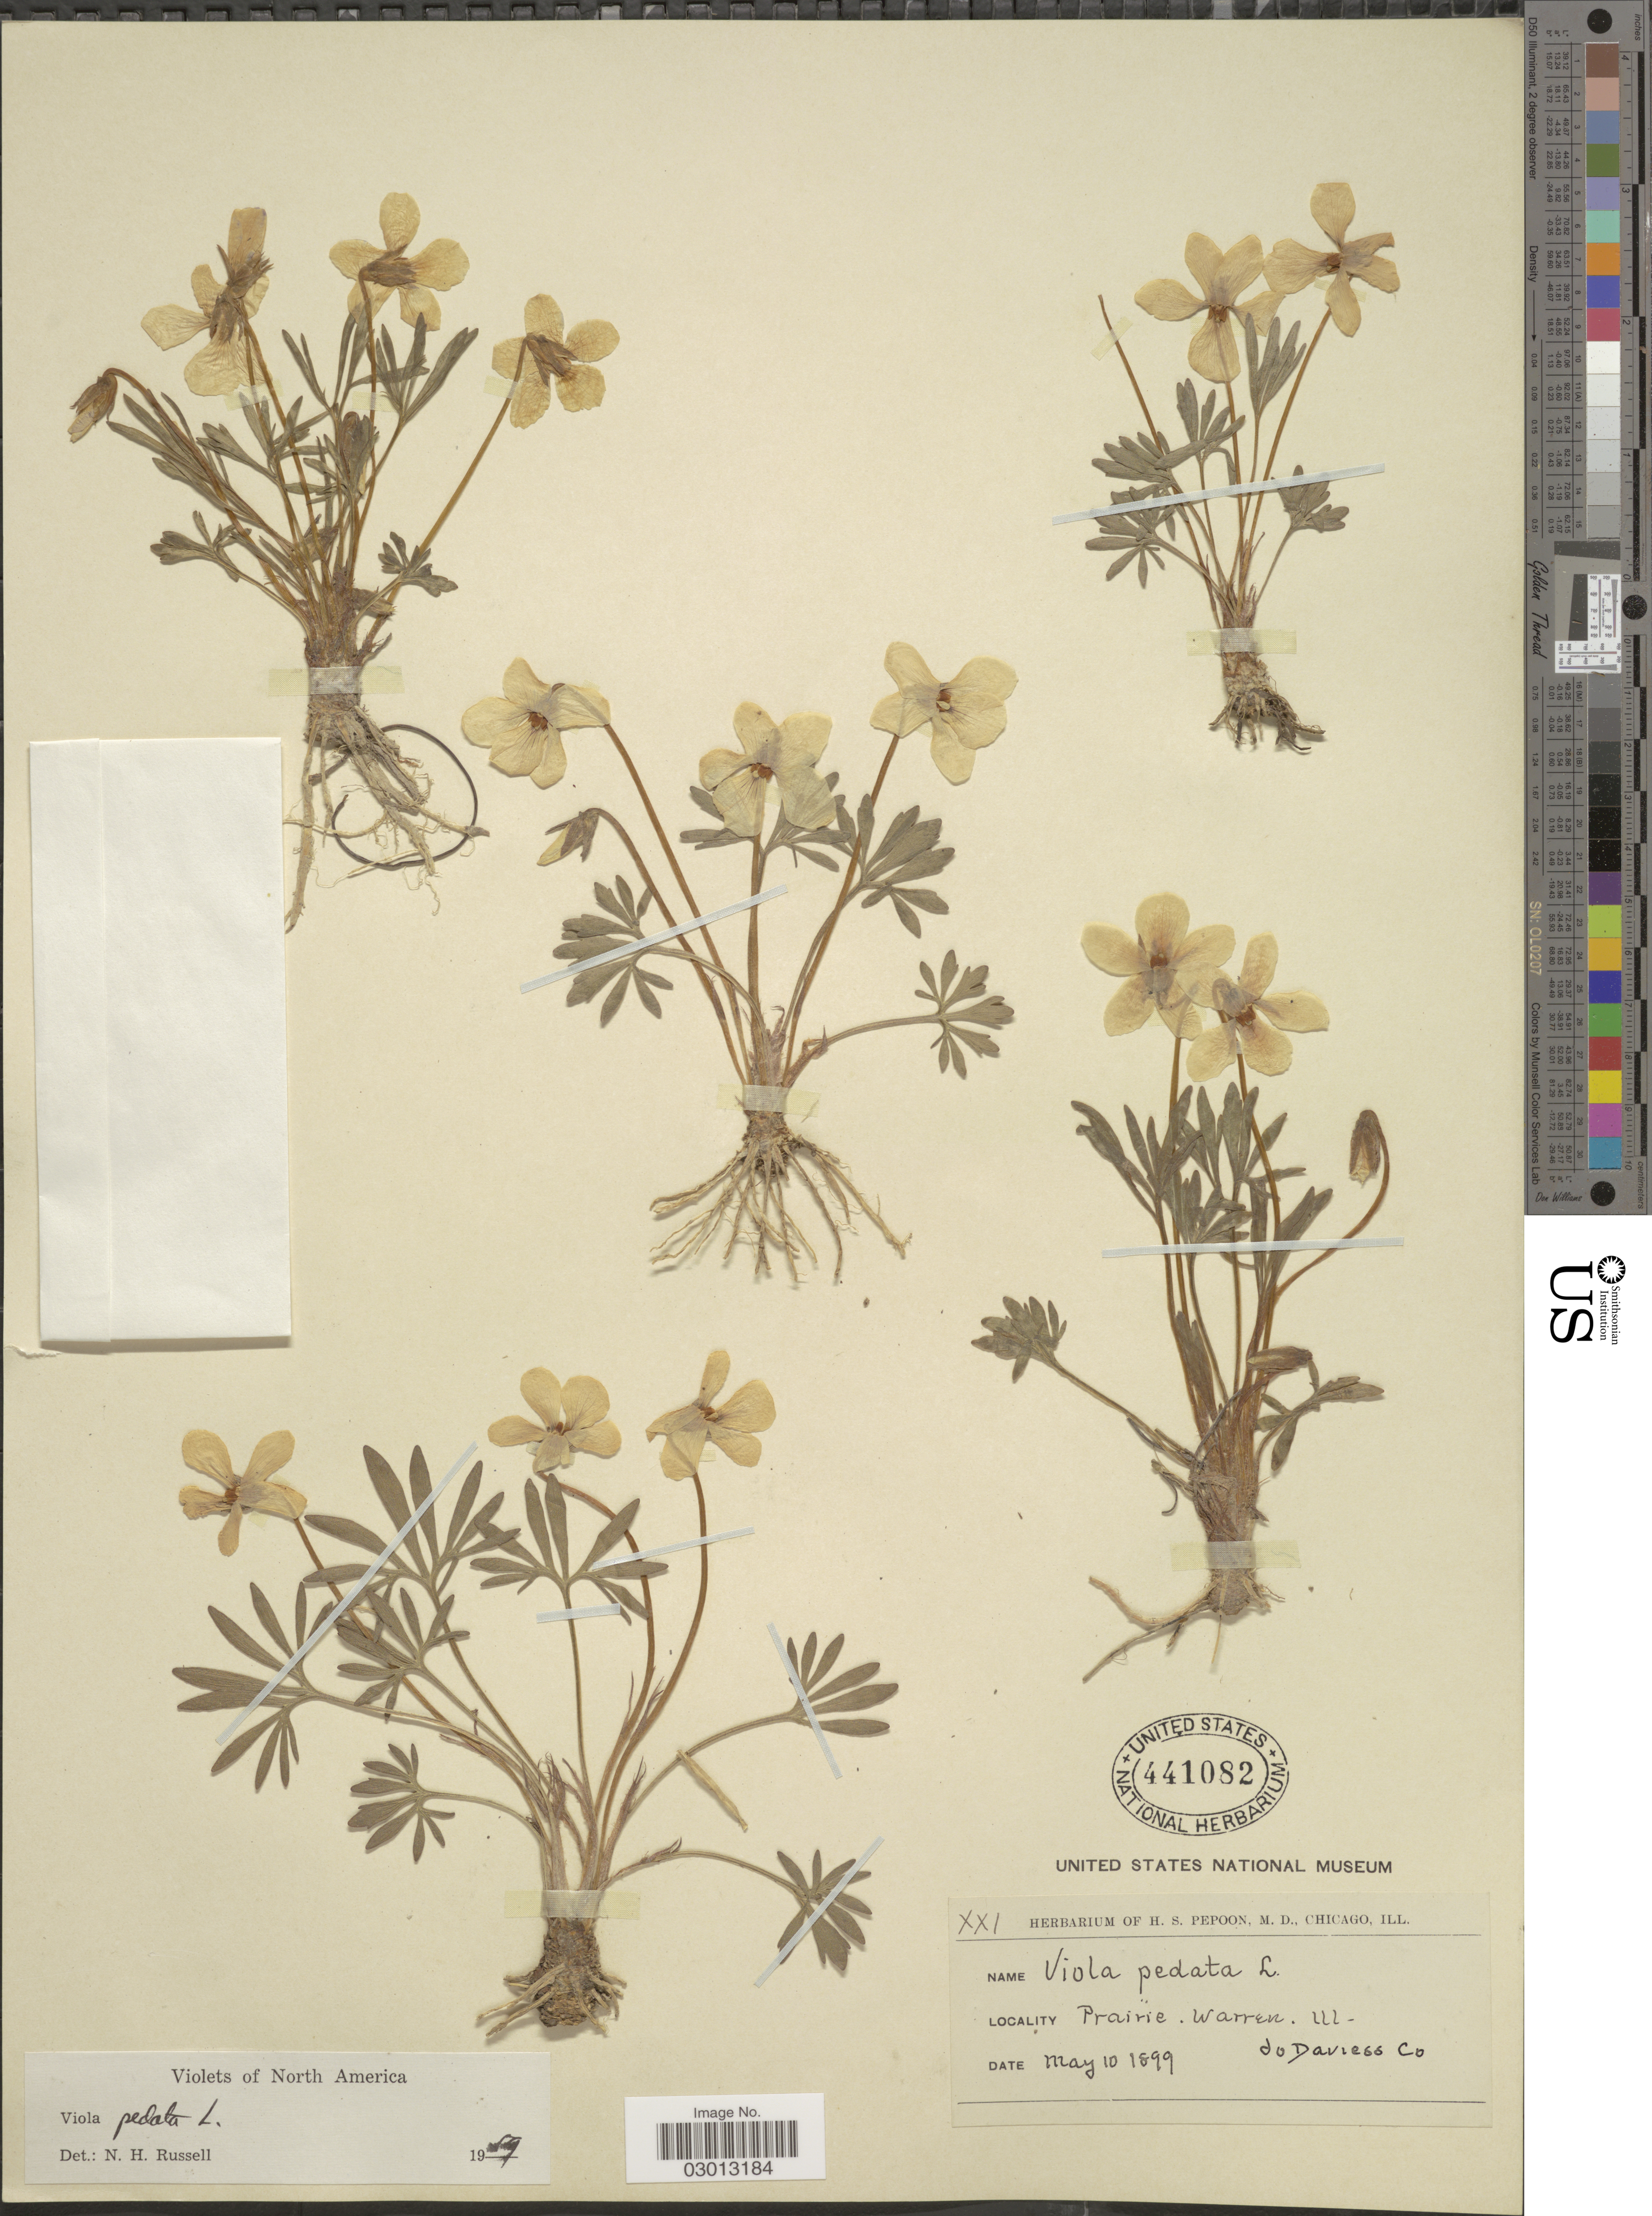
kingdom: Plantae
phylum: Tracheophyta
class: Magnoliopsida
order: Malpighiales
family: Violaceae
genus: Viola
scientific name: Viola pedata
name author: L.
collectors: ex herb. H. S. Pepoon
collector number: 21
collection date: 1899-05-10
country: United States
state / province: Illinois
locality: Warren, Jo Daviess Co.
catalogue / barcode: US 441082